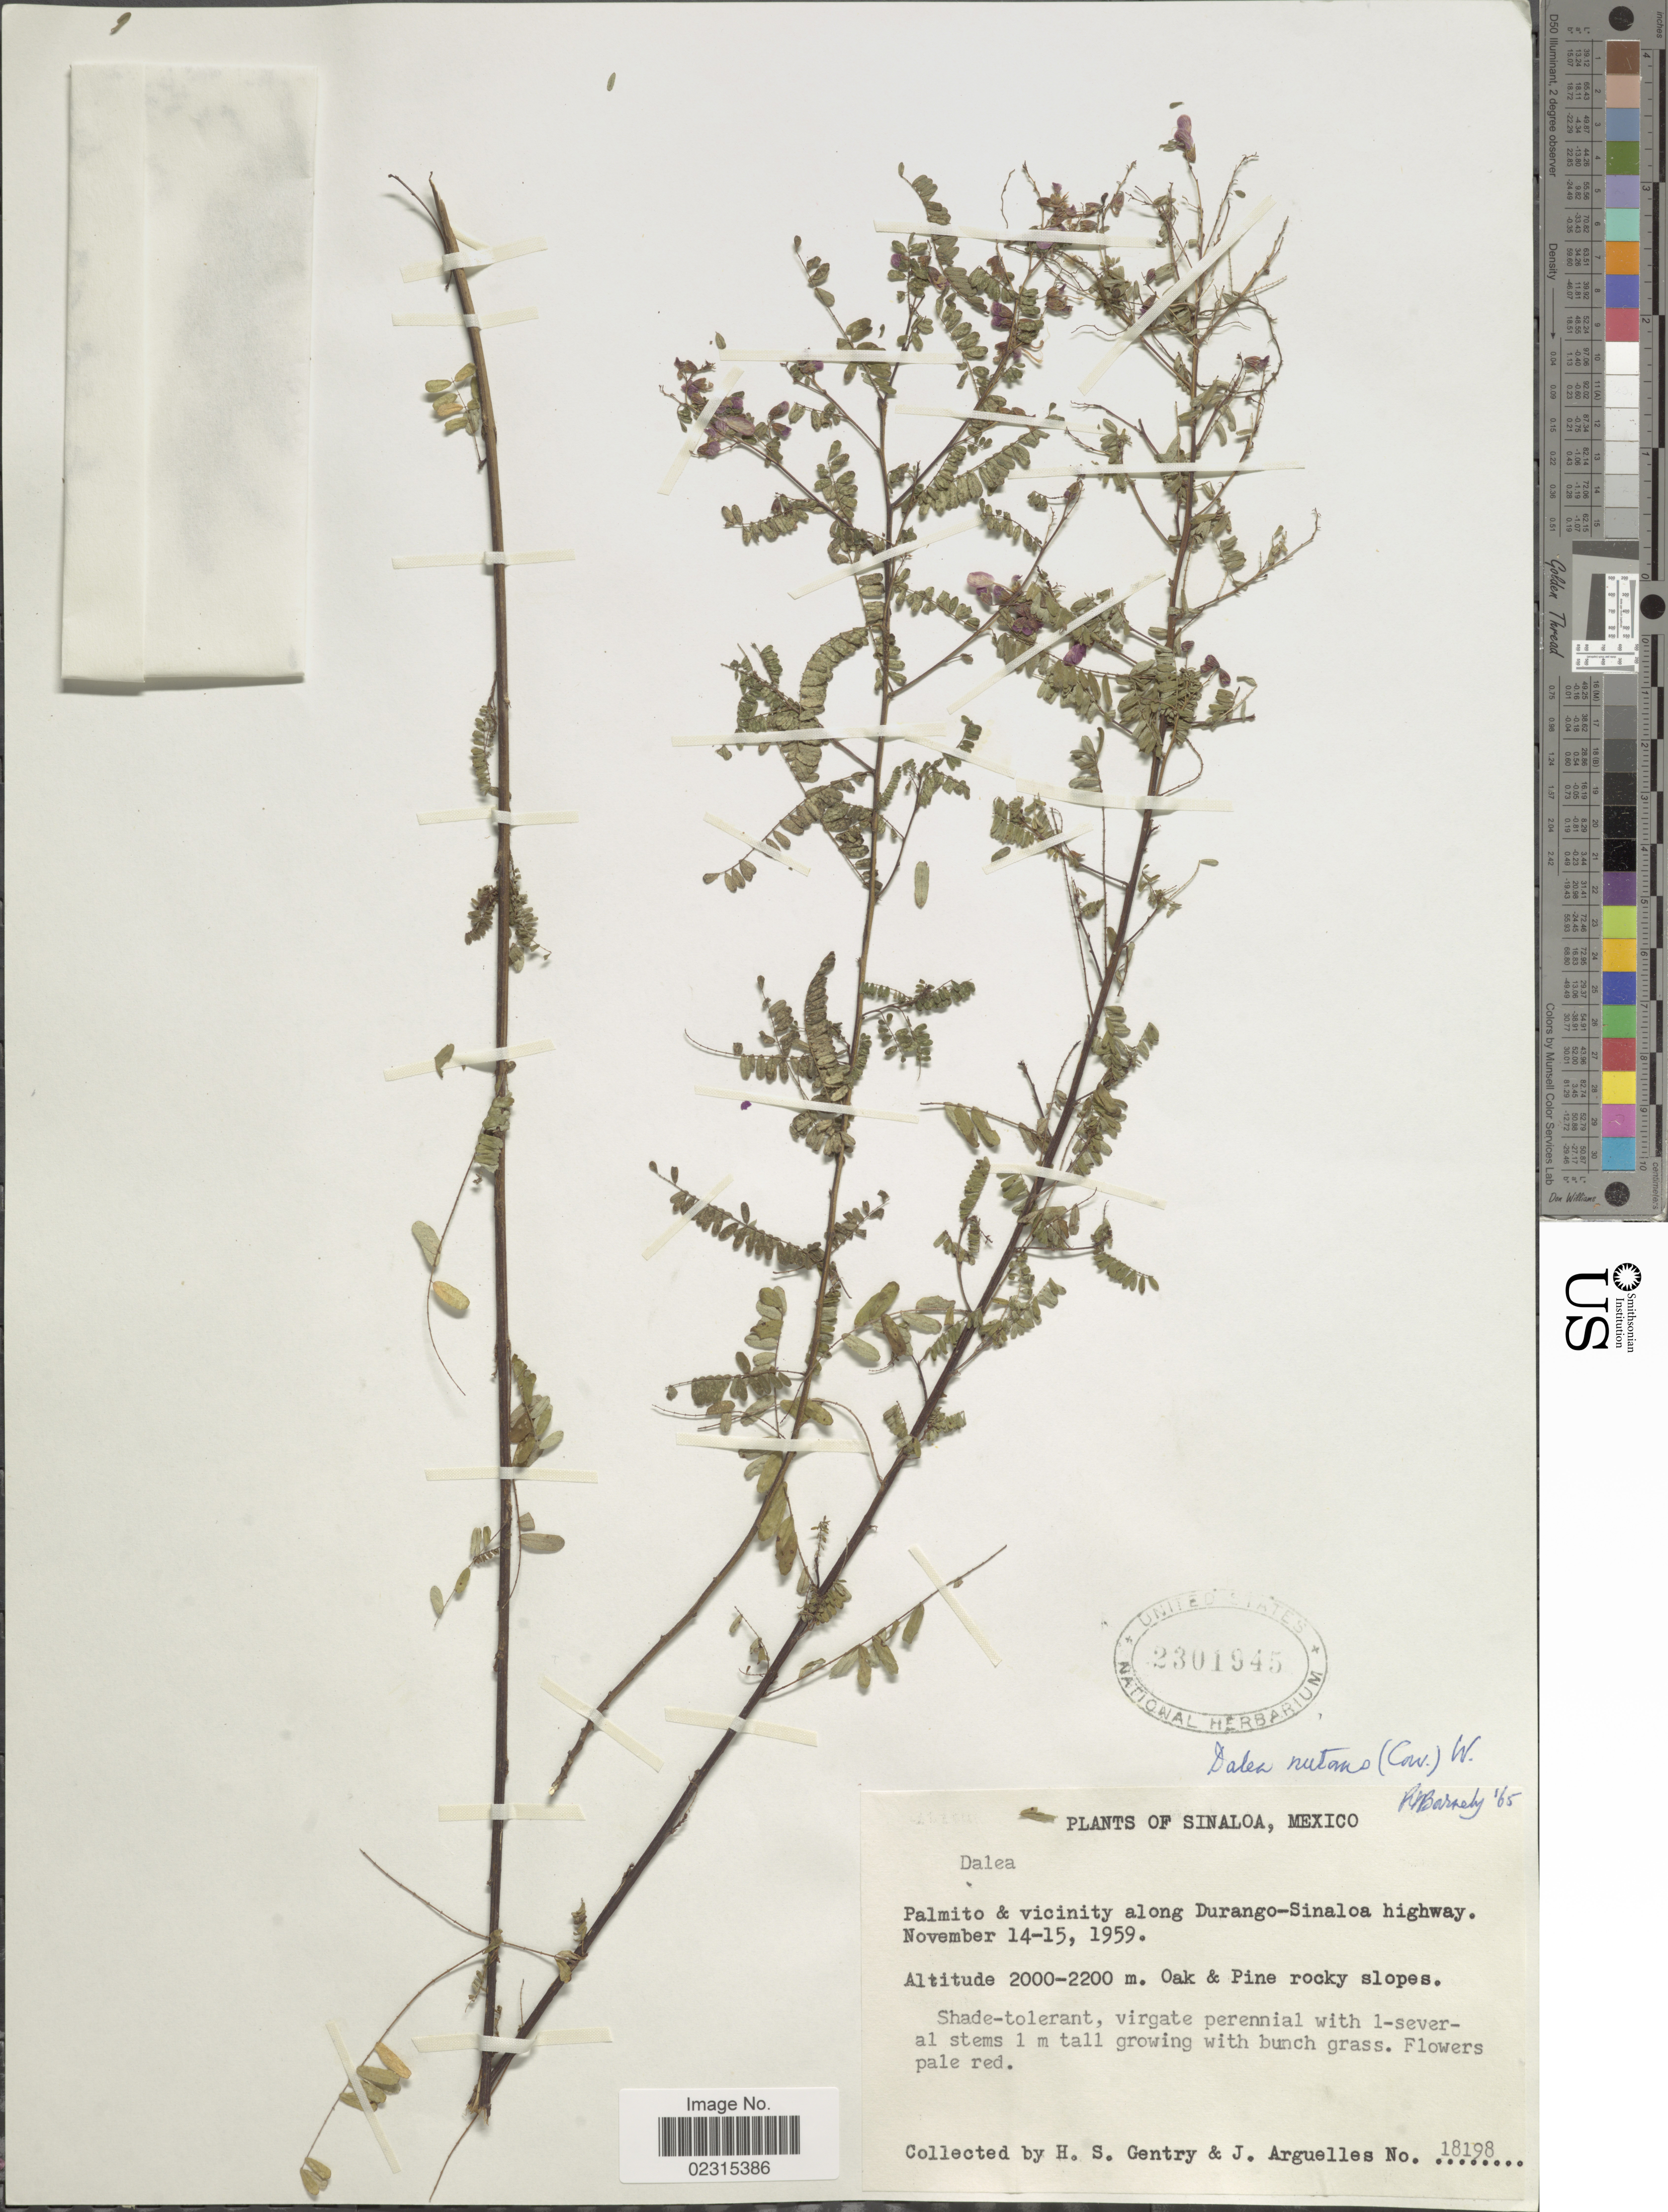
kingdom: Plantae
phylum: Tracheophyta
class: Magnoliopsida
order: Fabales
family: Fabaceae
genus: Marina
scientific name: Marina nutans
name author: (Cav.) Barneby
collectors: H. S. Gentry & J. Arguelles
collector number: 18198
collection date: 1959-11-14/1959-11-15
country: Mexico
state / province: Sinaloa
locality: Palmito & vicinity along Durango-Sinaloa highway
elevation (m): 2000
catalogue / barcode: US 2301945